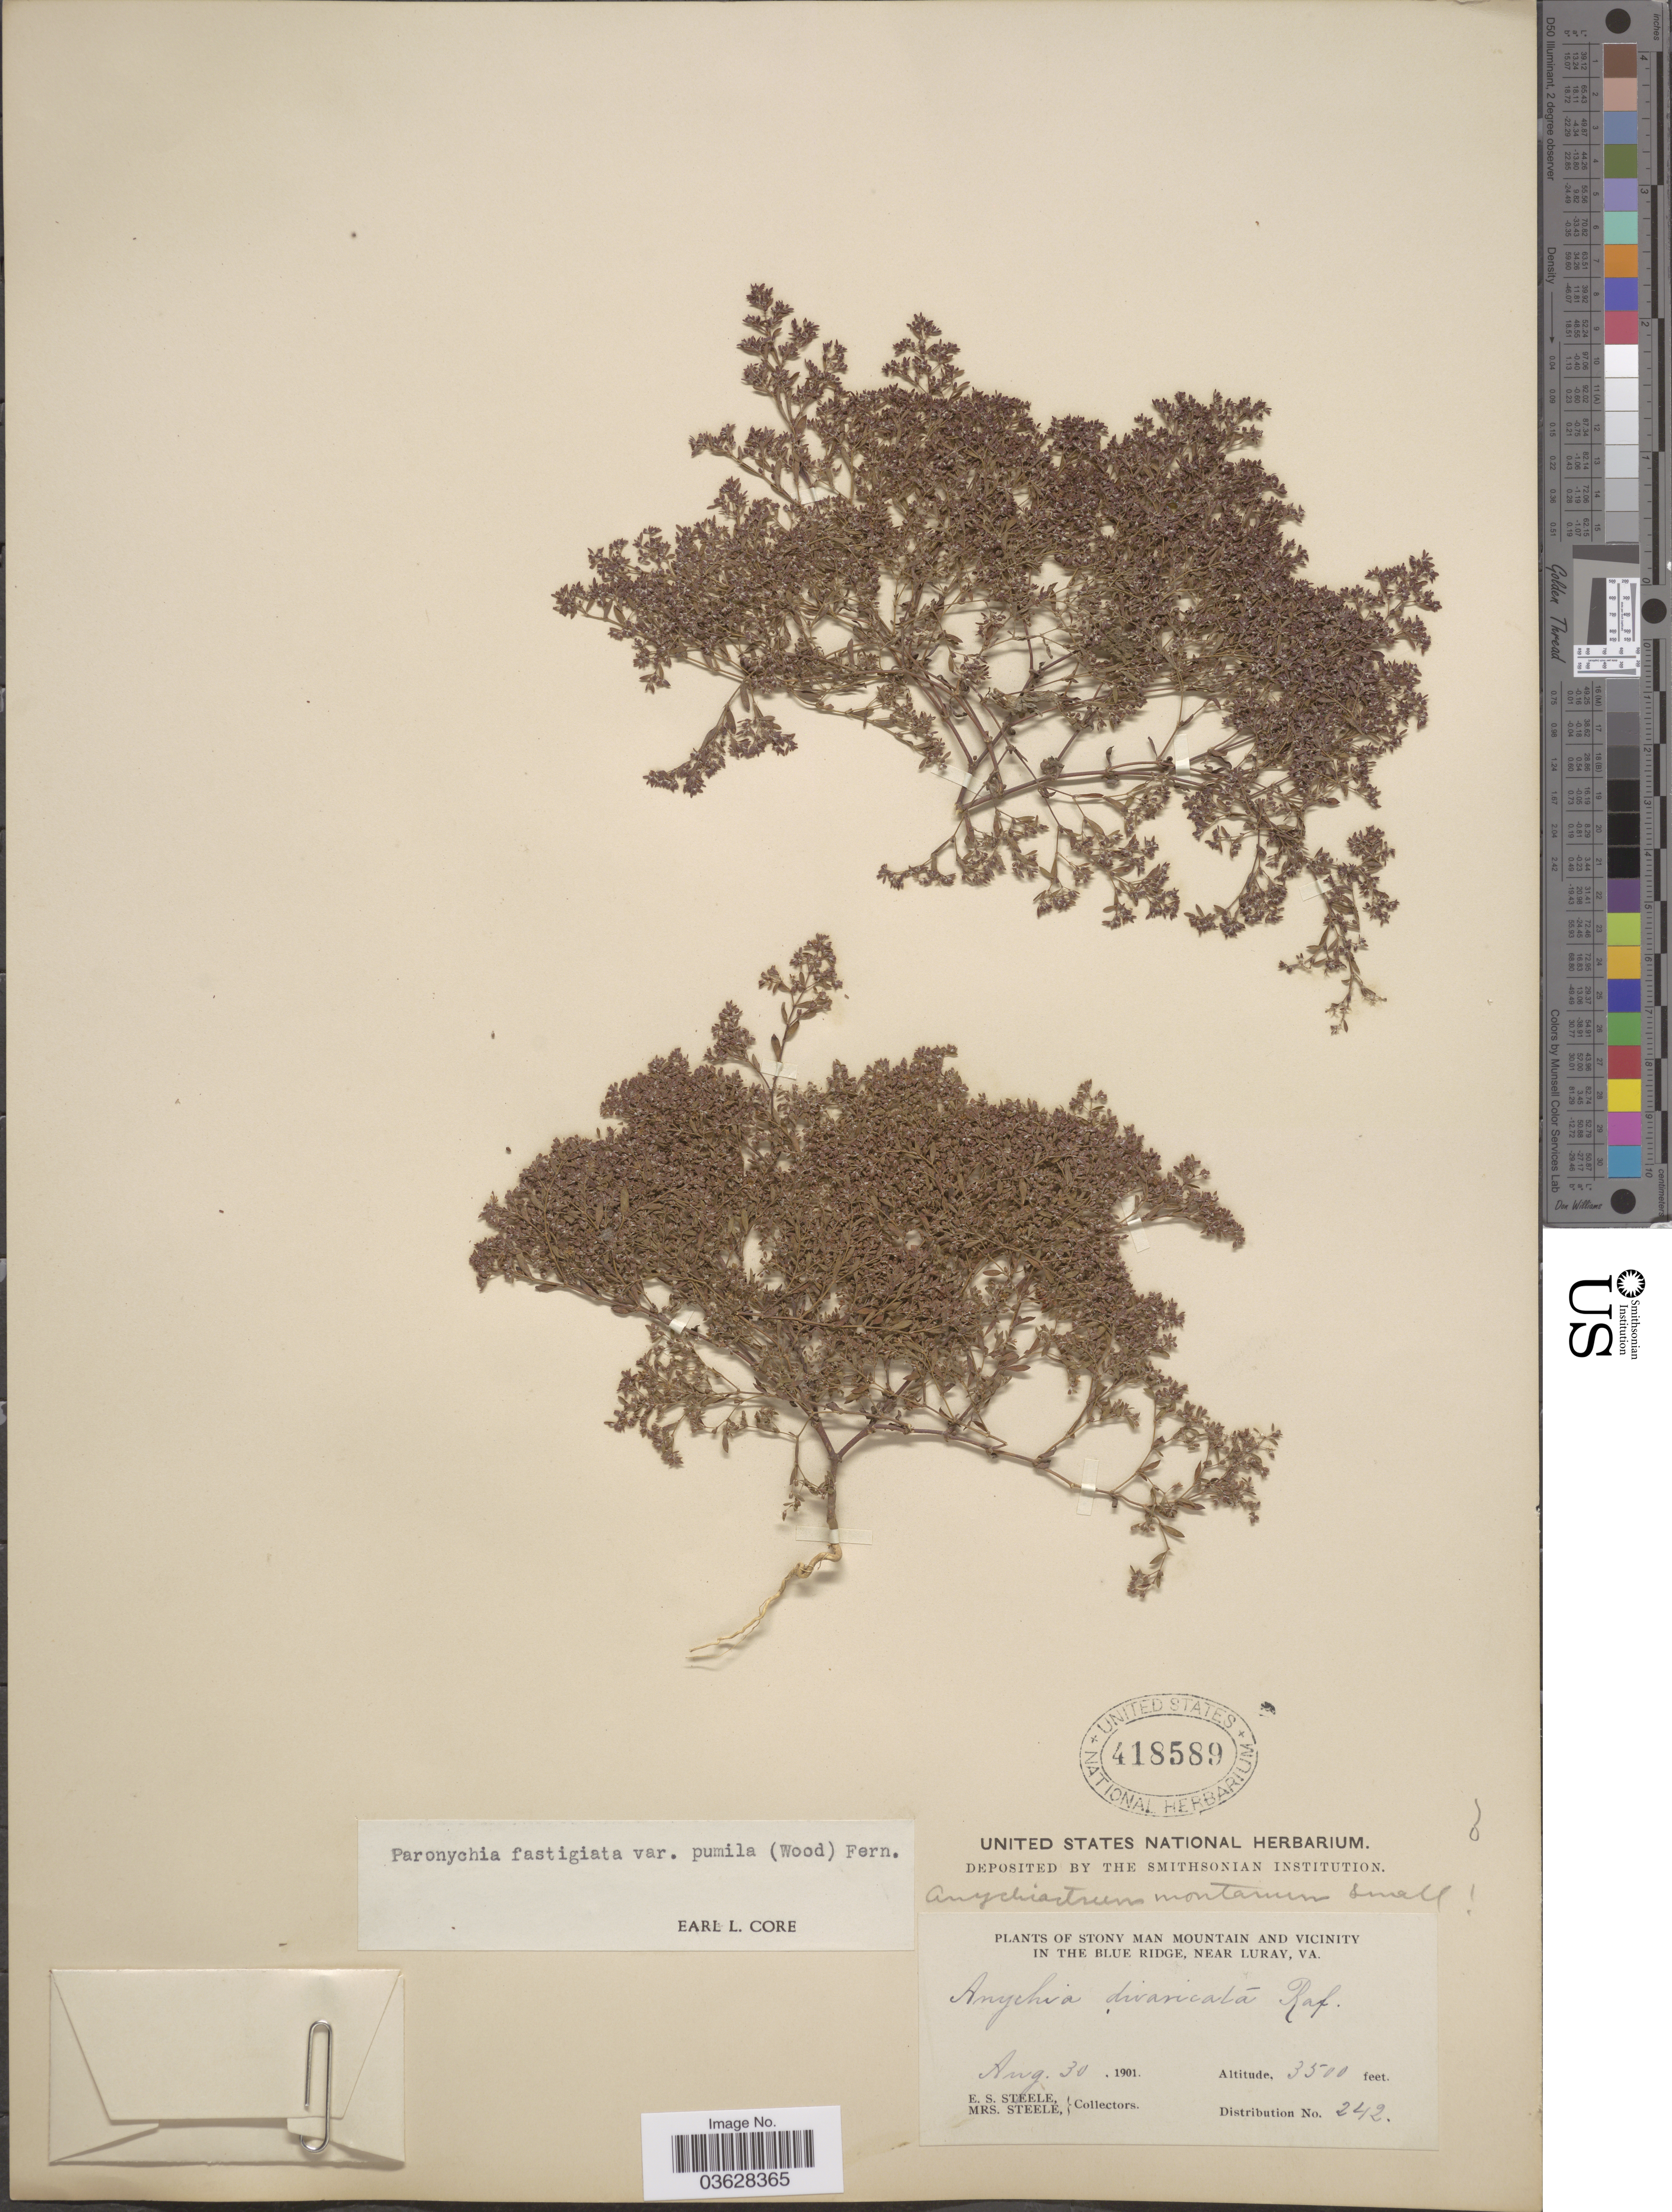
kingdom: Plantae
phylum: Tracheophyta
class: Magnoliopsida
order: Caryophyllales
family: Caryophyllaceae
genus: Paronychia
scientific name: Paronychia fastigiata var. pumila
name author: (Alph. Wood) Fernald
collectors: E. Steele & Mrs. E. S. Steele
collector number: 242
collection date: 1901-08-30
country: United States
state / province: Virginia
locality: Stony Man Mountain and vicinity in the Blue Ridge, near Luray.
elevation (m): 1067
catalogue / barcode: US 418589